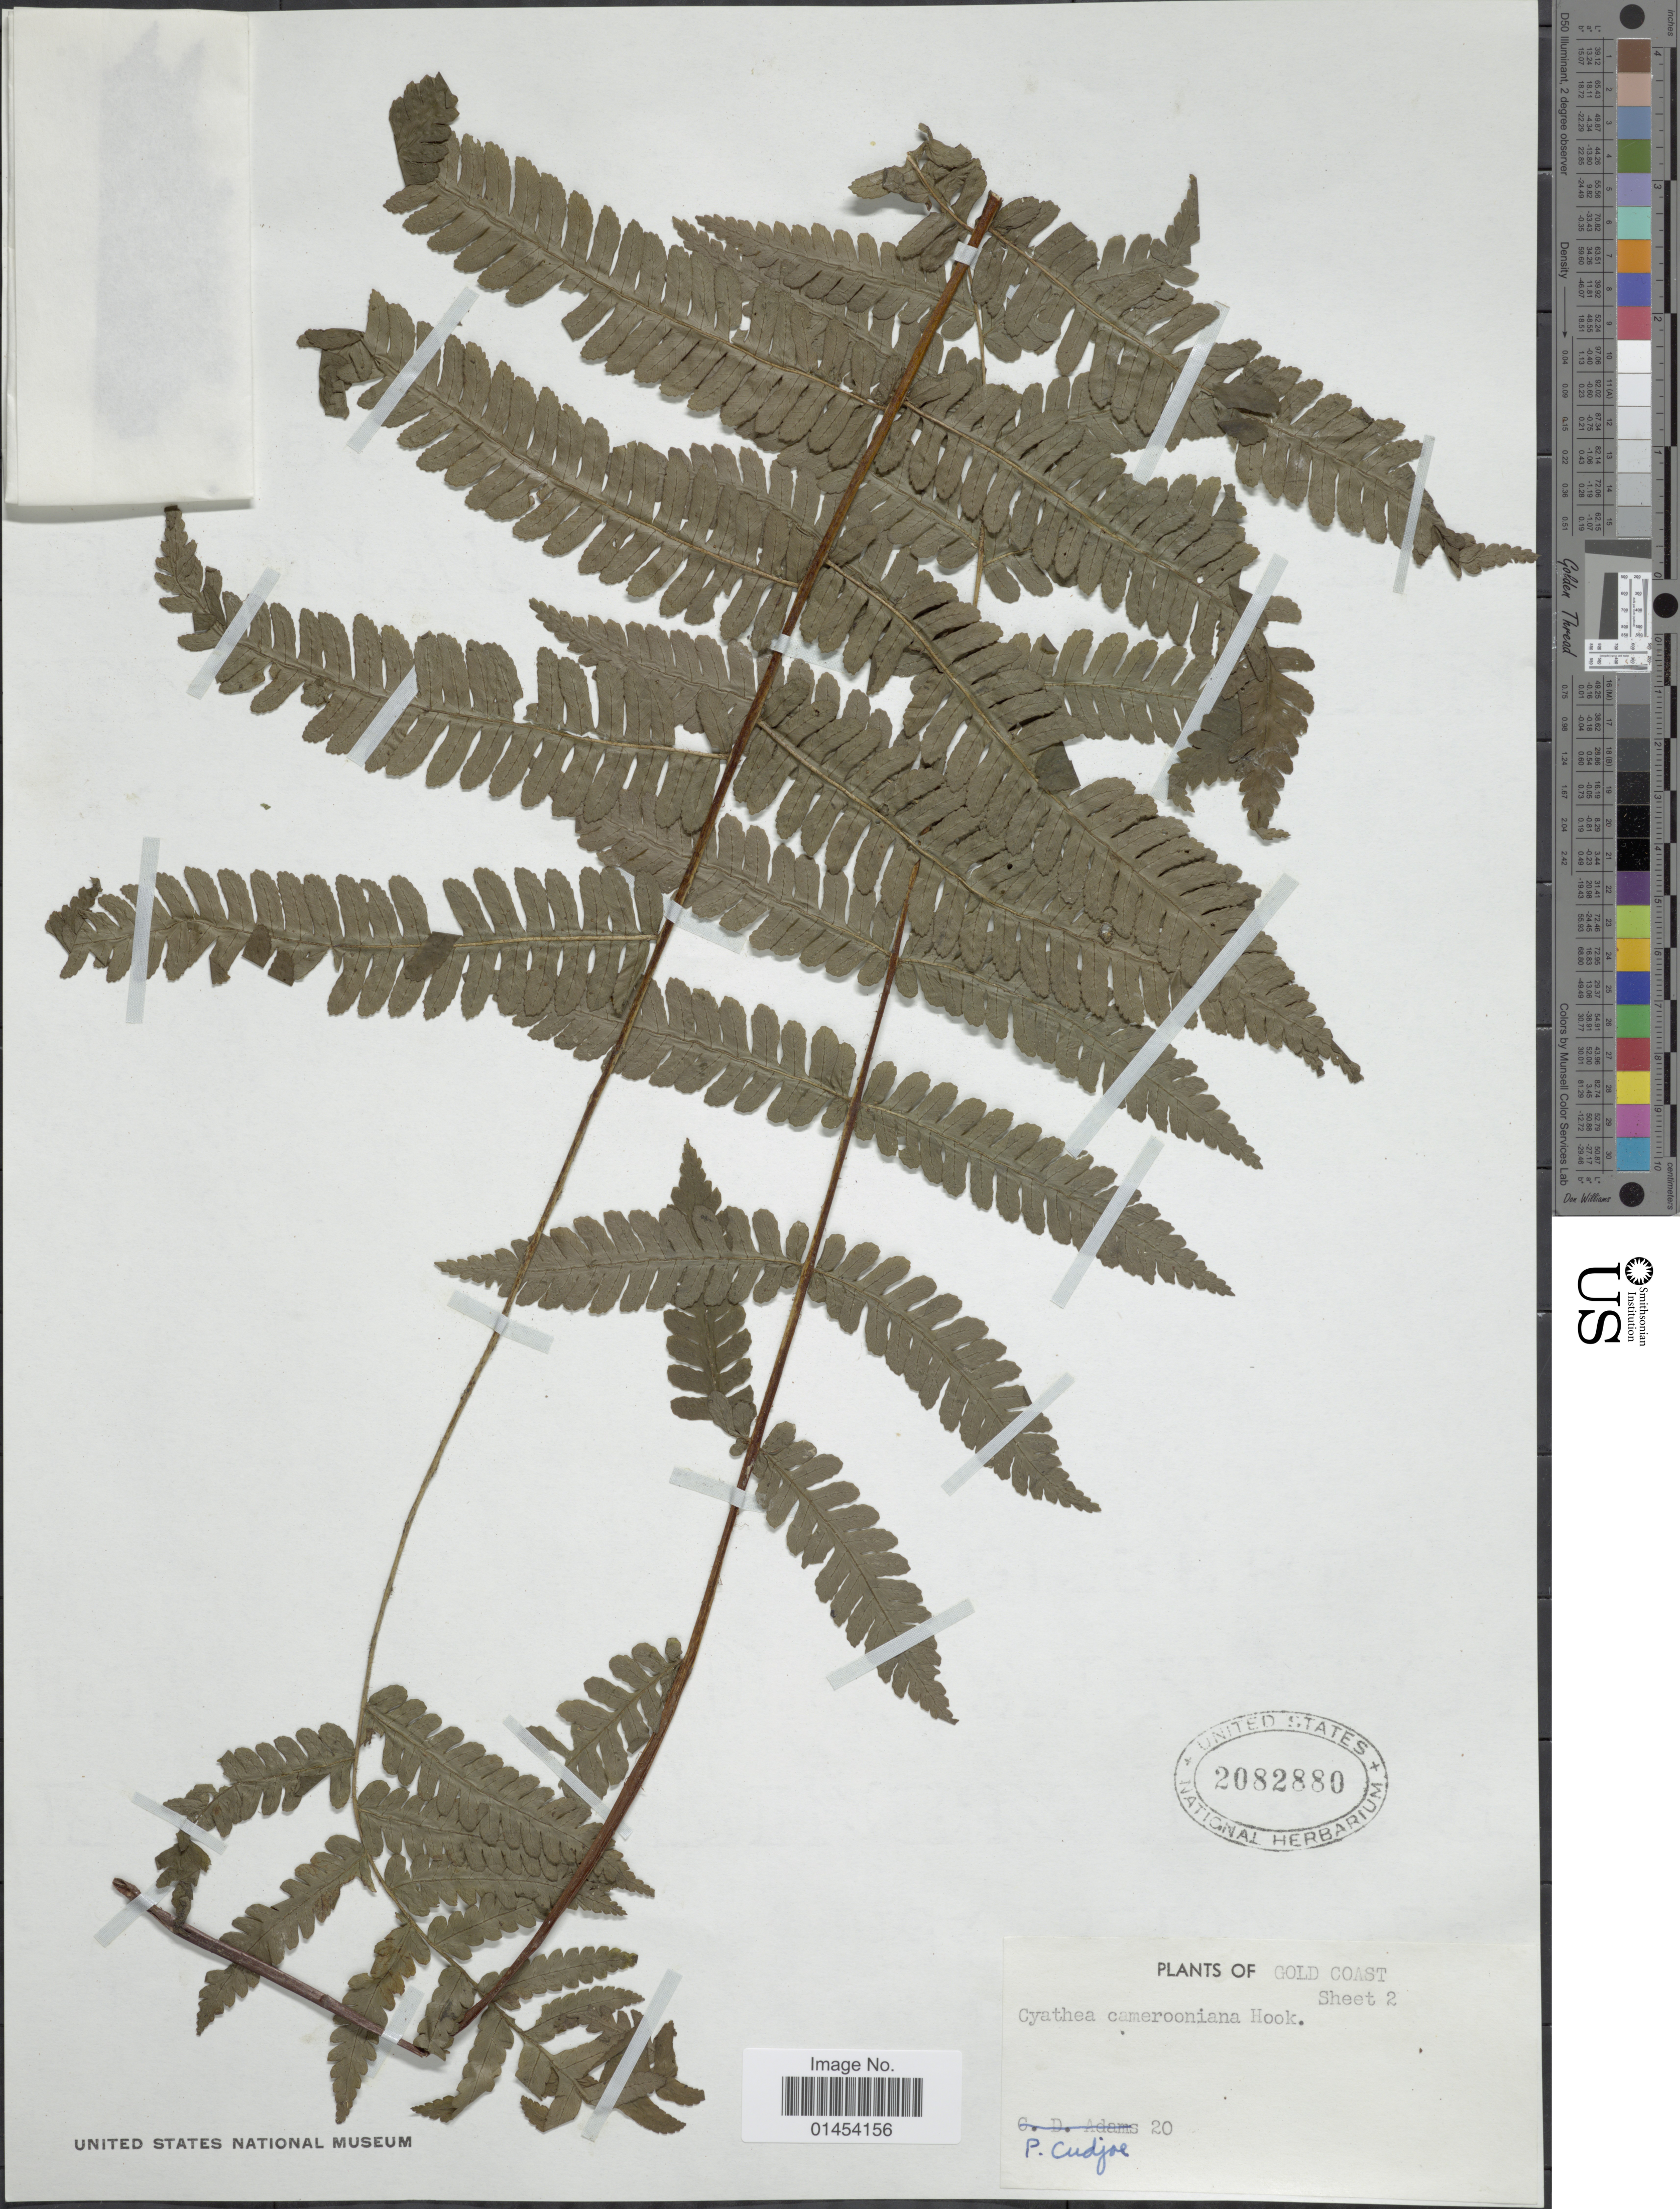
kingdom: Plantae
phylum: Tracheophyta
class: Polypodiopsida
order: Cyatheales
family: Cyatheaceae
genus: Cyathea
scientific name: Cyathea camerooniana var. camerooniana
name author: Hook.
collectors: P. Cudjoe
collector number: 20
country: Ghana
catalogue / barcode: US 2082880